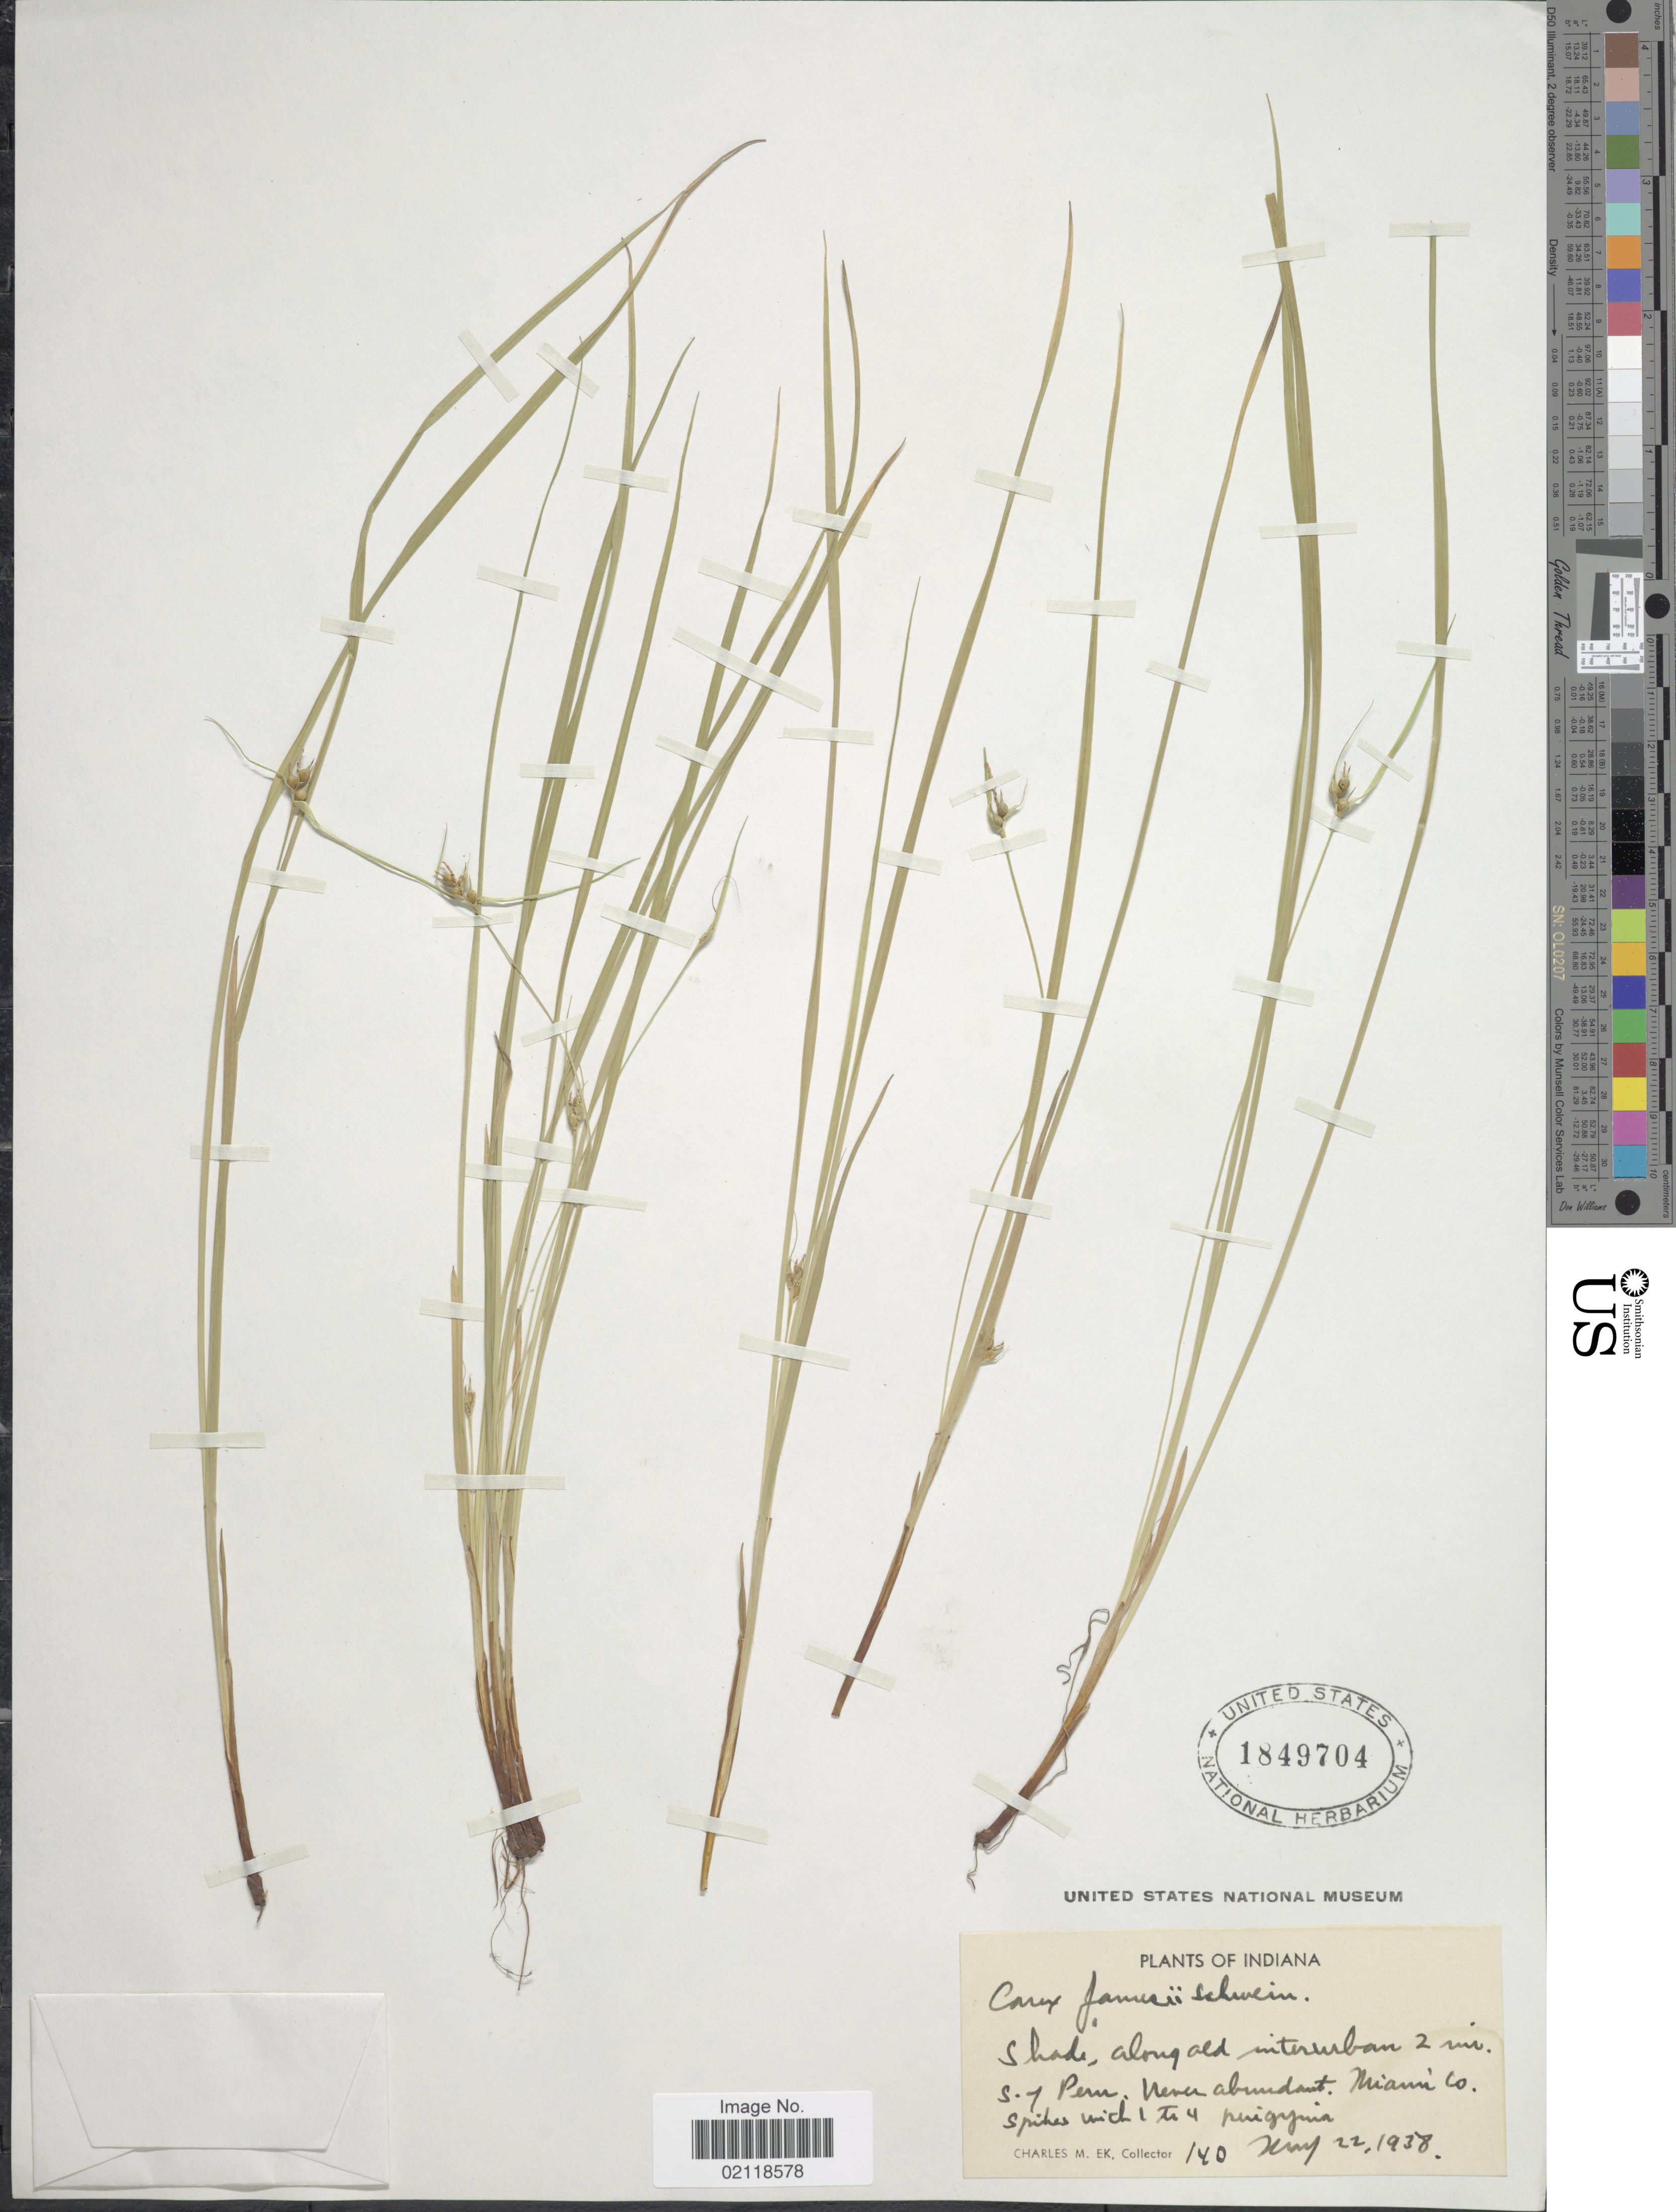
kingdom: Plantae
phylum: Tracheophyta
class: Liliopsida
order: Poales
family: Cyperaceae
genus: Carex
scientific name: Carex jamesii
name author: Schwein.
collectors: C. Ek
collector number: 140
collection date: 1938-05-22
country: United States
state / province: Indiana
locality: Along old interurban 2 mi. S. of Penn., never abundant, Miami Co.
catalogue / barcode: US 1849704